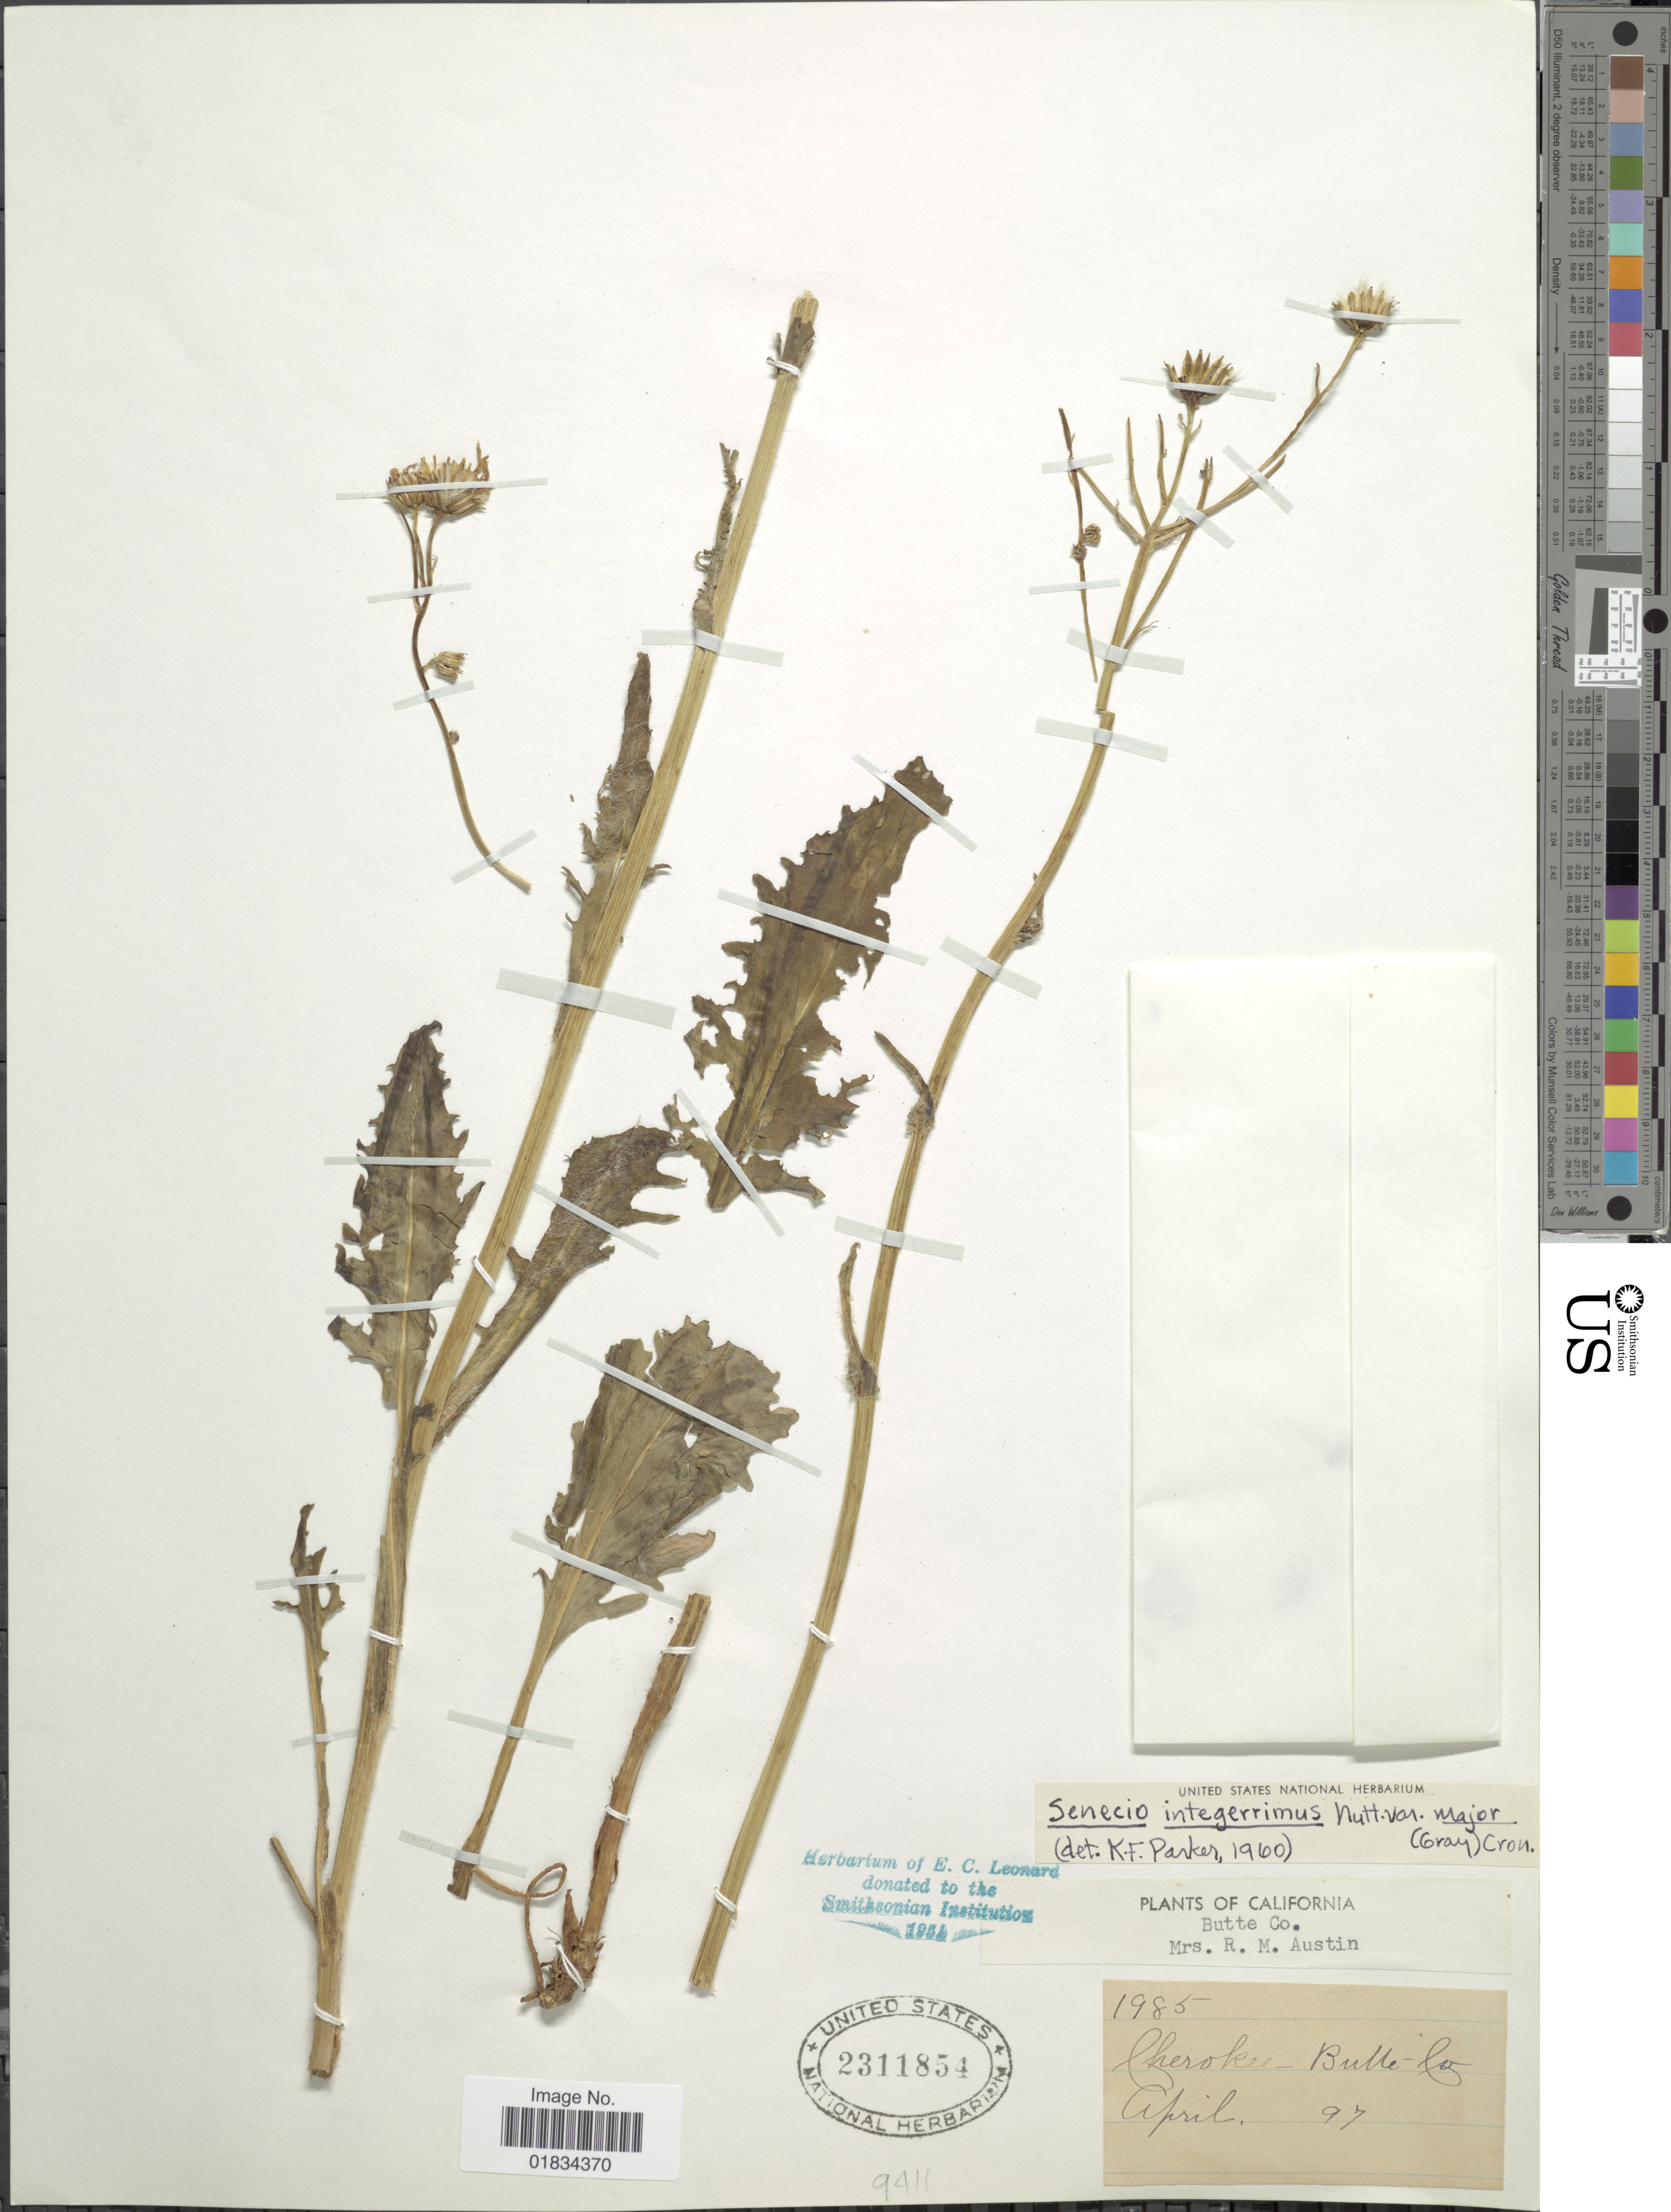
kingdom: Plantae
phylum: Tracheophyta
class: Magnoliopsida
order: Asterales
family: Asteraceae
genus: Senecio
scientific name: Senecio integerrimus var. major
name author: (A. Gray) Cronq.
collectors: R. Austin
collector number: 1985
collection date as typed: Transcribed d/m/y: /4/97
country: United States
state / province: California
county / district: Butte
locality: Butte Co. Cherokee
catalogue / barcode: US 2311854